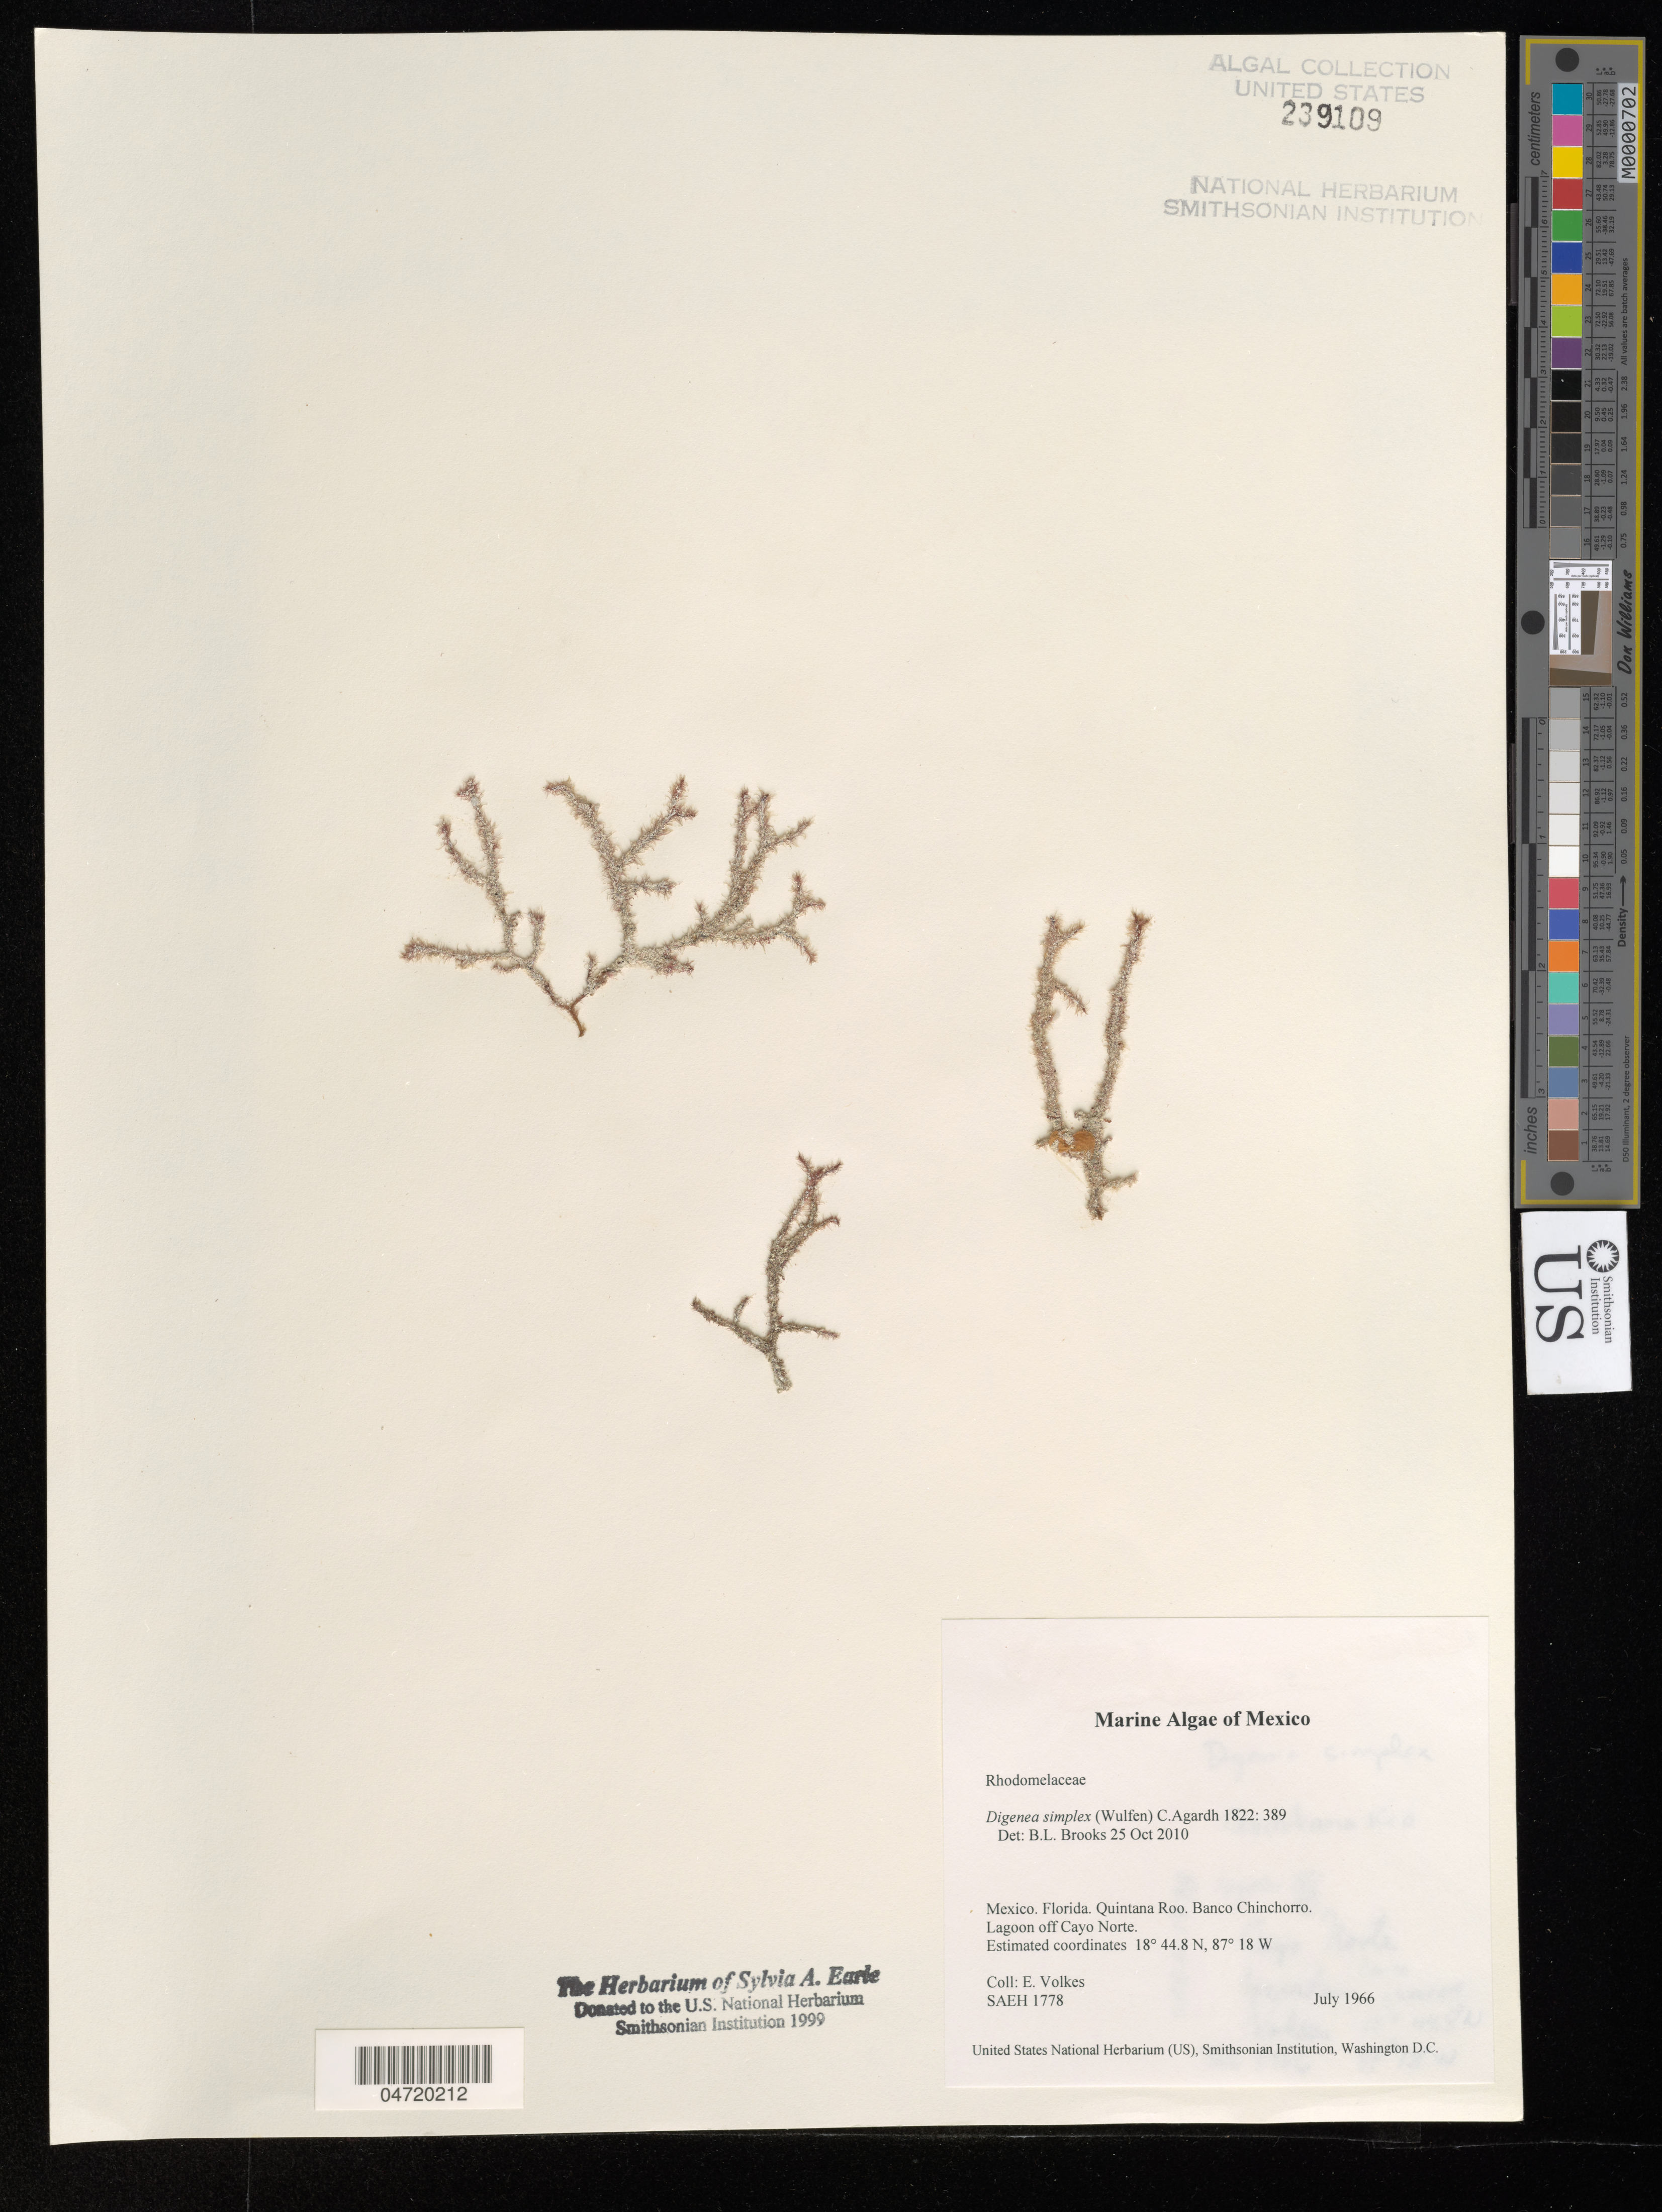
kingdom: Plantae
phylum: Rhodophyta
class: Florideophyceae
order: Ceramiales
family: Rhodomelaceae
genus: Digenea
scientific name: Digenea simplex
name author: (Wulfen) C. Agardh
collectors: E. Volkes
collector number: SAEH 1778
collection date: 1966-07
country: Mexico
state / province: Quintana Roo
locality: Florida. Banco Chinchorro. Lagoon off Cayo Norte.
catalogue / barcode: US 239109